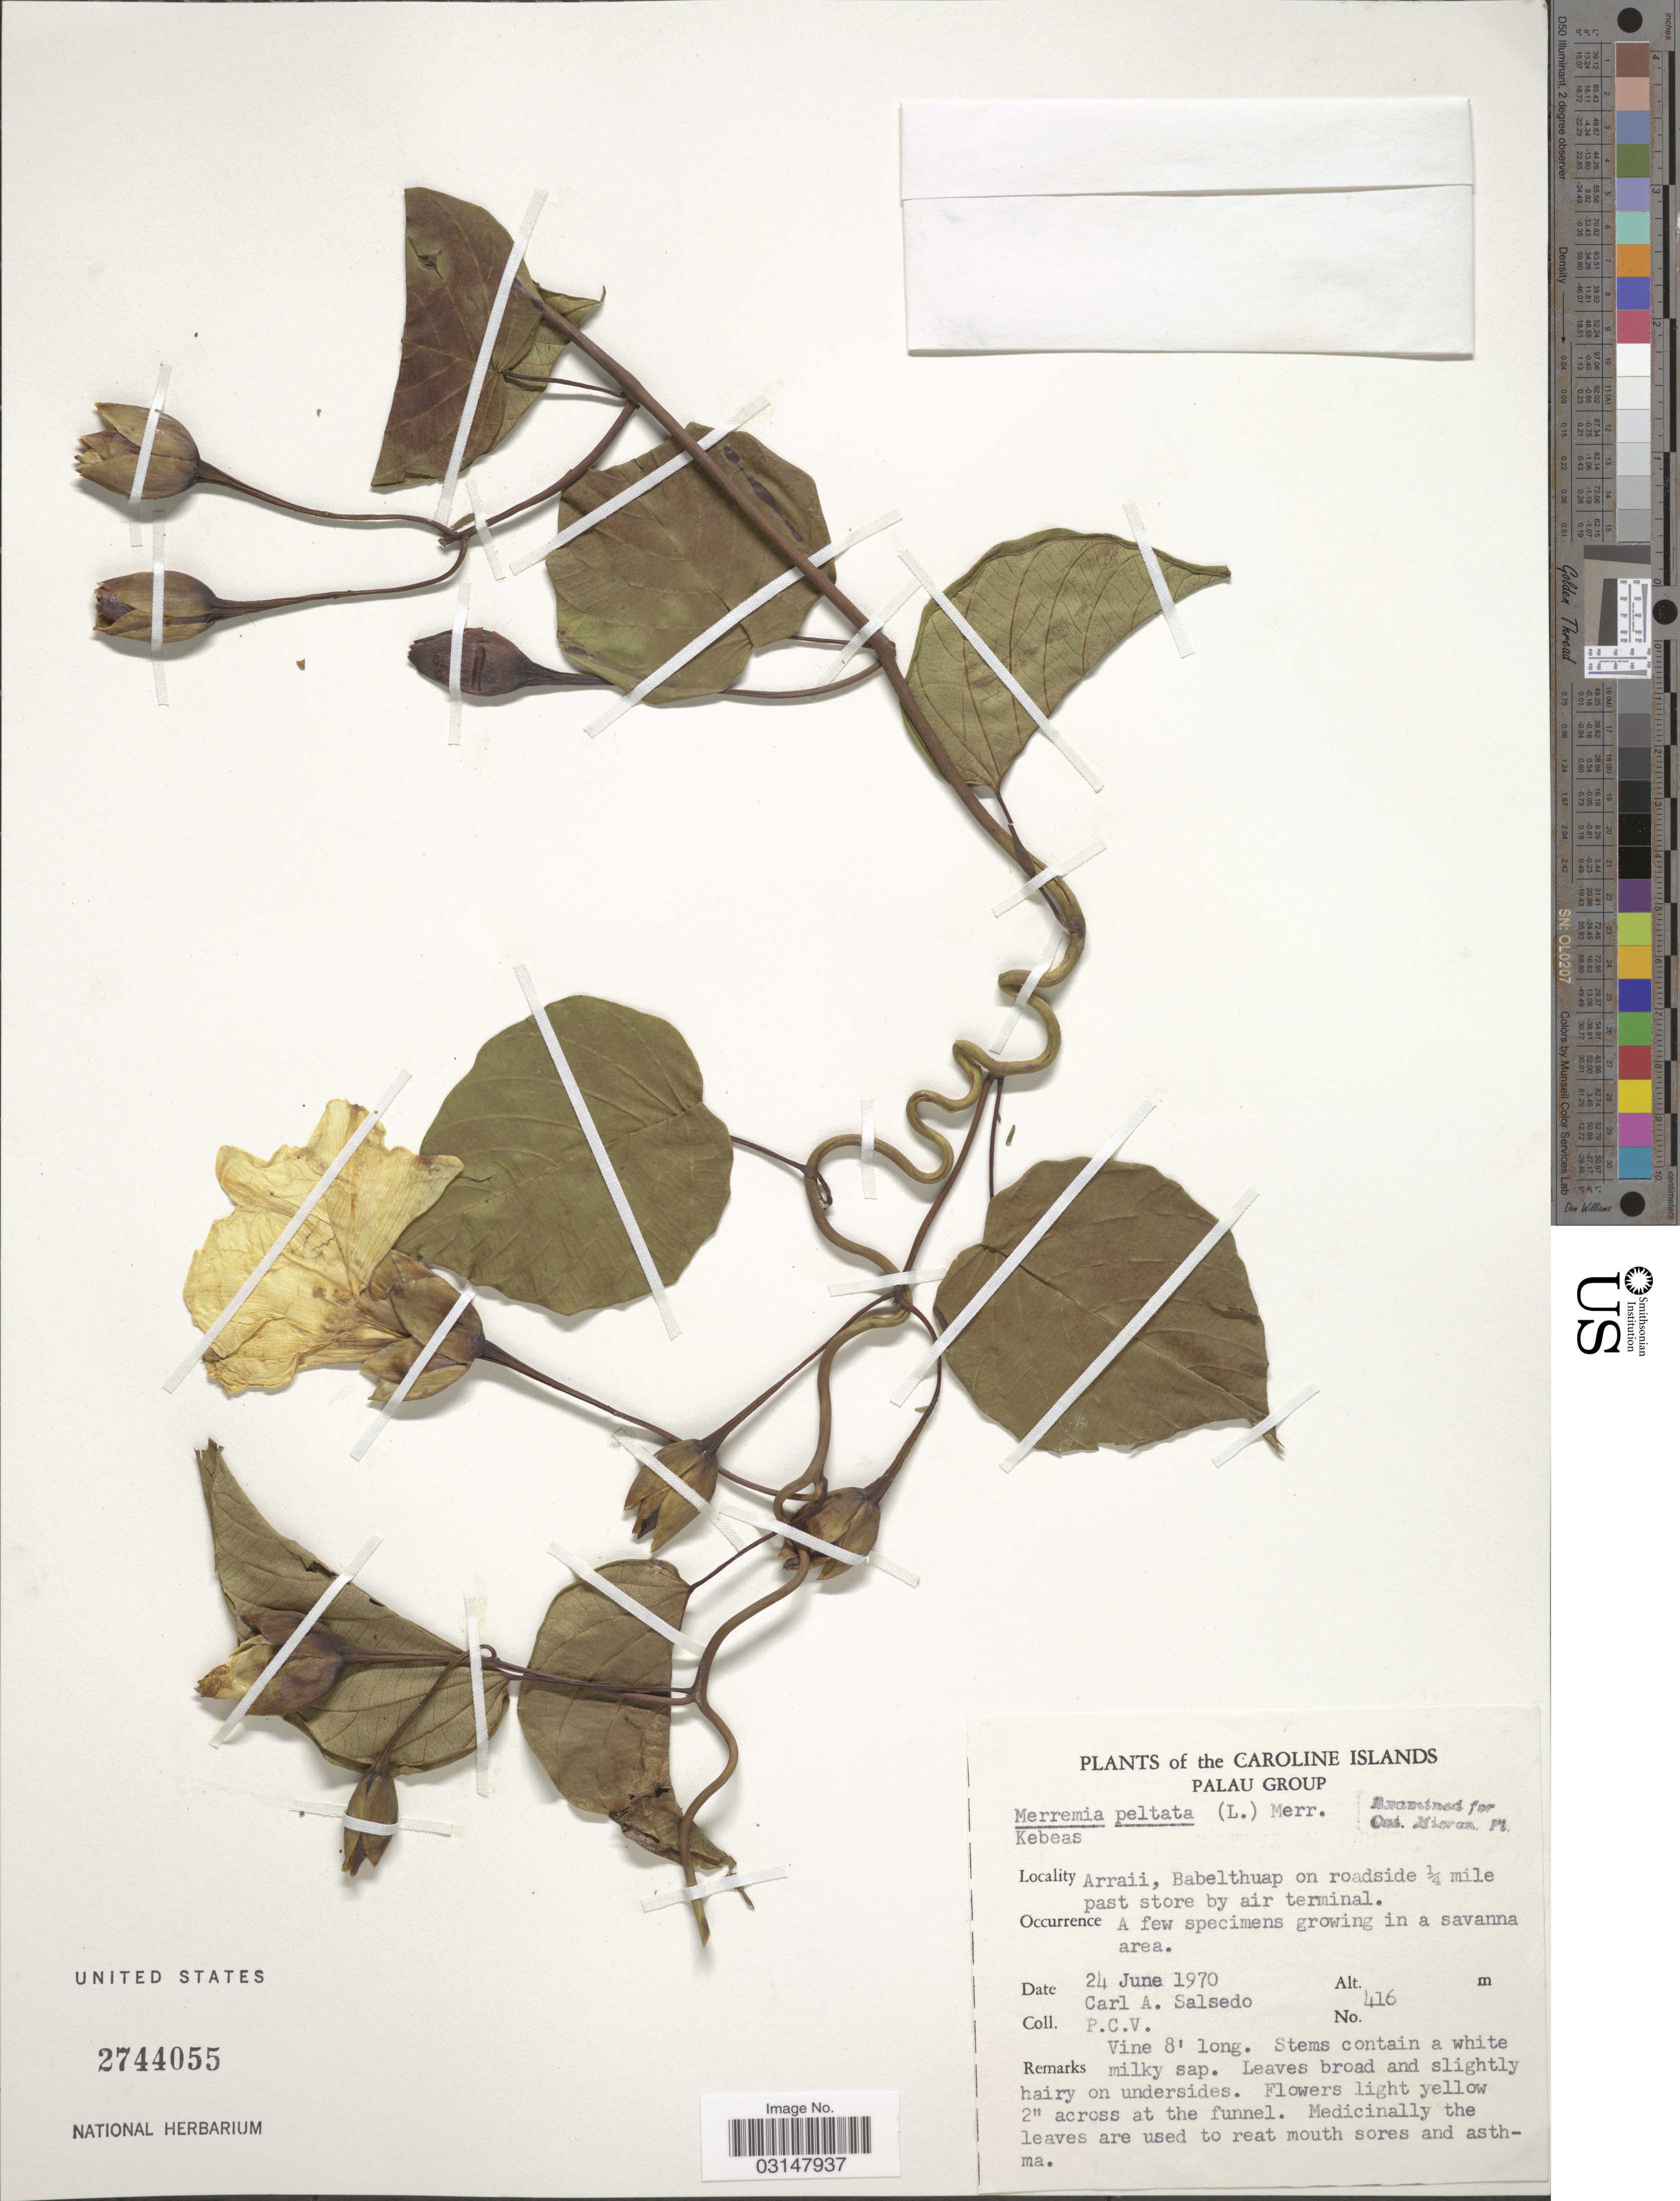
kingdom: Plantae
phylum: Tracheophyta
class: Magnoliopsida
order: Solanales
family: Convolvulaceae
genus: Decalobanthus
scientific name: Decalobanthus peltatus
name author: (L.) A. R. Simões & Staples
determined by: Wagner, W. L., (BOT), Smithsonian Institution - National Museum of Natural History (UNITED STATES)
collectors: C.A. Salsedo & P. C. V.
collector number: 416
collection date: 1970-06-24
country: Palau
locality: The Caroline Islands. Palau Group. Arraii, Babelthuap on roadside ¼ mile past store by air terminal.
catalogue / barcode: US 2744055